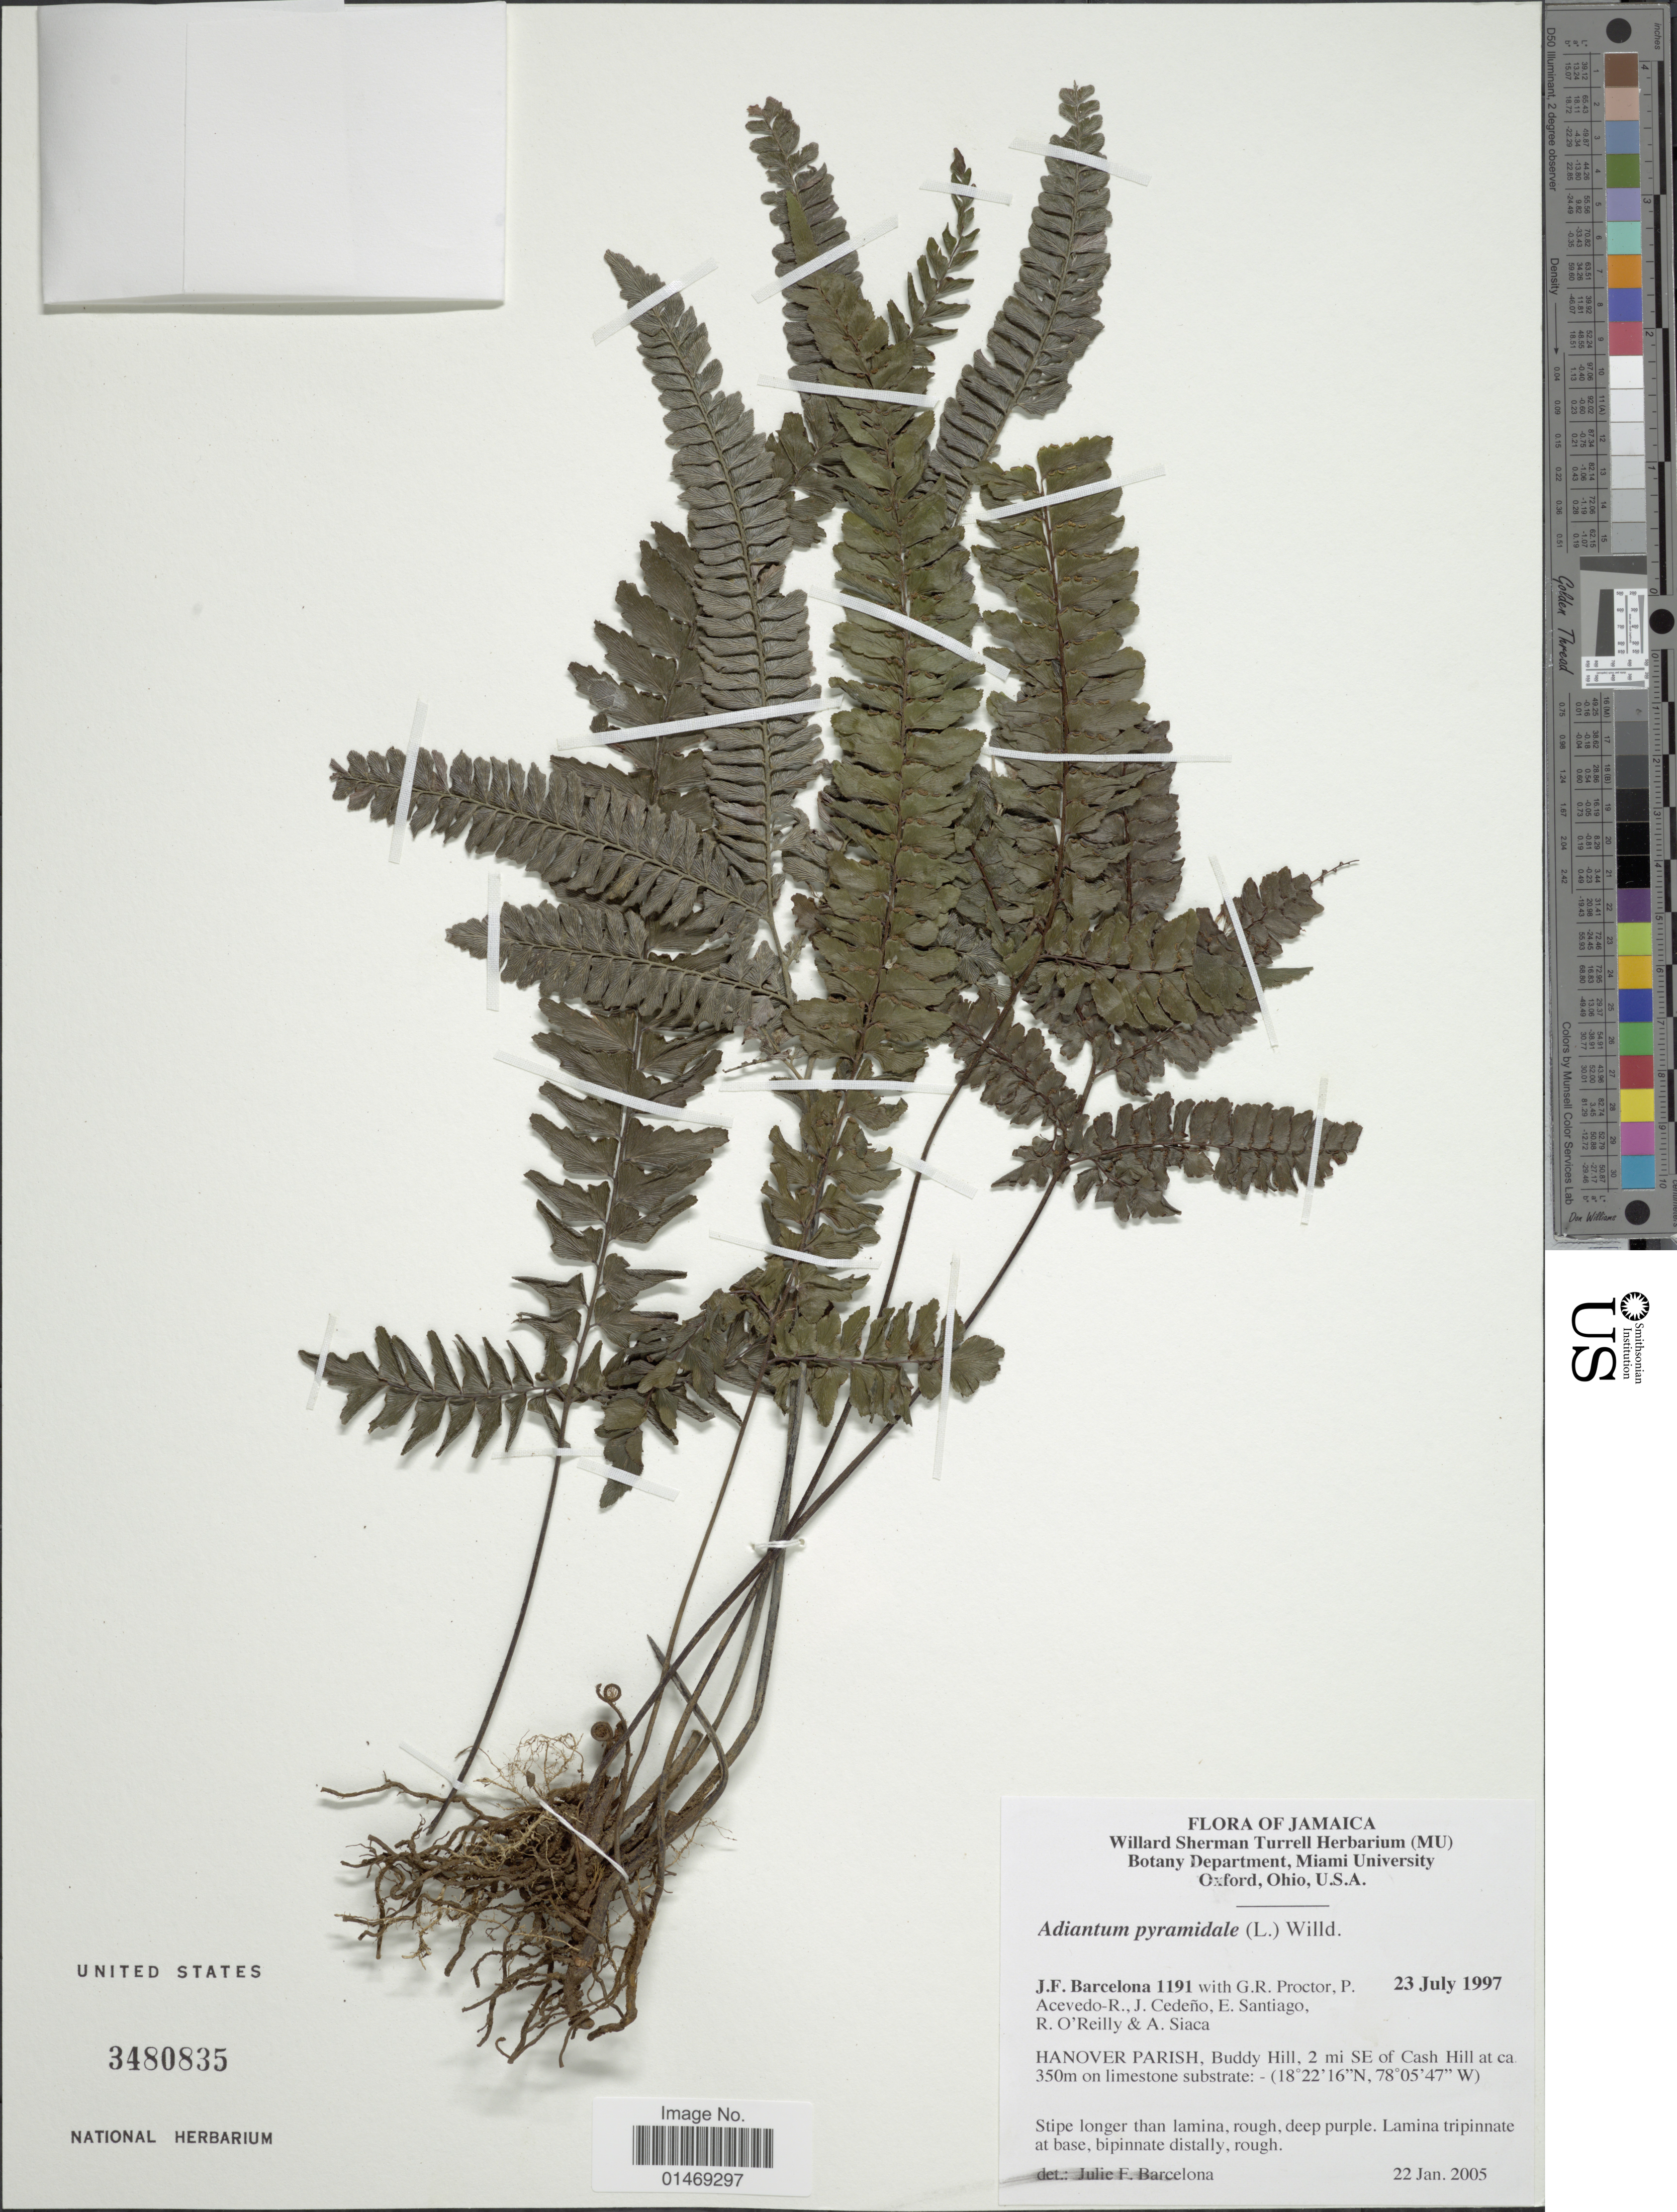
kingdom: Plantae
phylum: Tracheophyta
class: Polypodiopsida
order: Polypodiales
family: Pteridaceae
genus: Adiantum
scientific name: Adiantum pyramidale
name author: (L.) Willd.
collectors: J. Barcelona, G. Proctor, P. Acevedo-Rodr., J. Cedeño & et al.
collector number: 9627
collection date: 1997-07-23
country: Jamaica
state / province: Hanover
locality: Hanover Parish: Bubby Hill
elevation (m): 100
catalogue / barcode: US 3364632